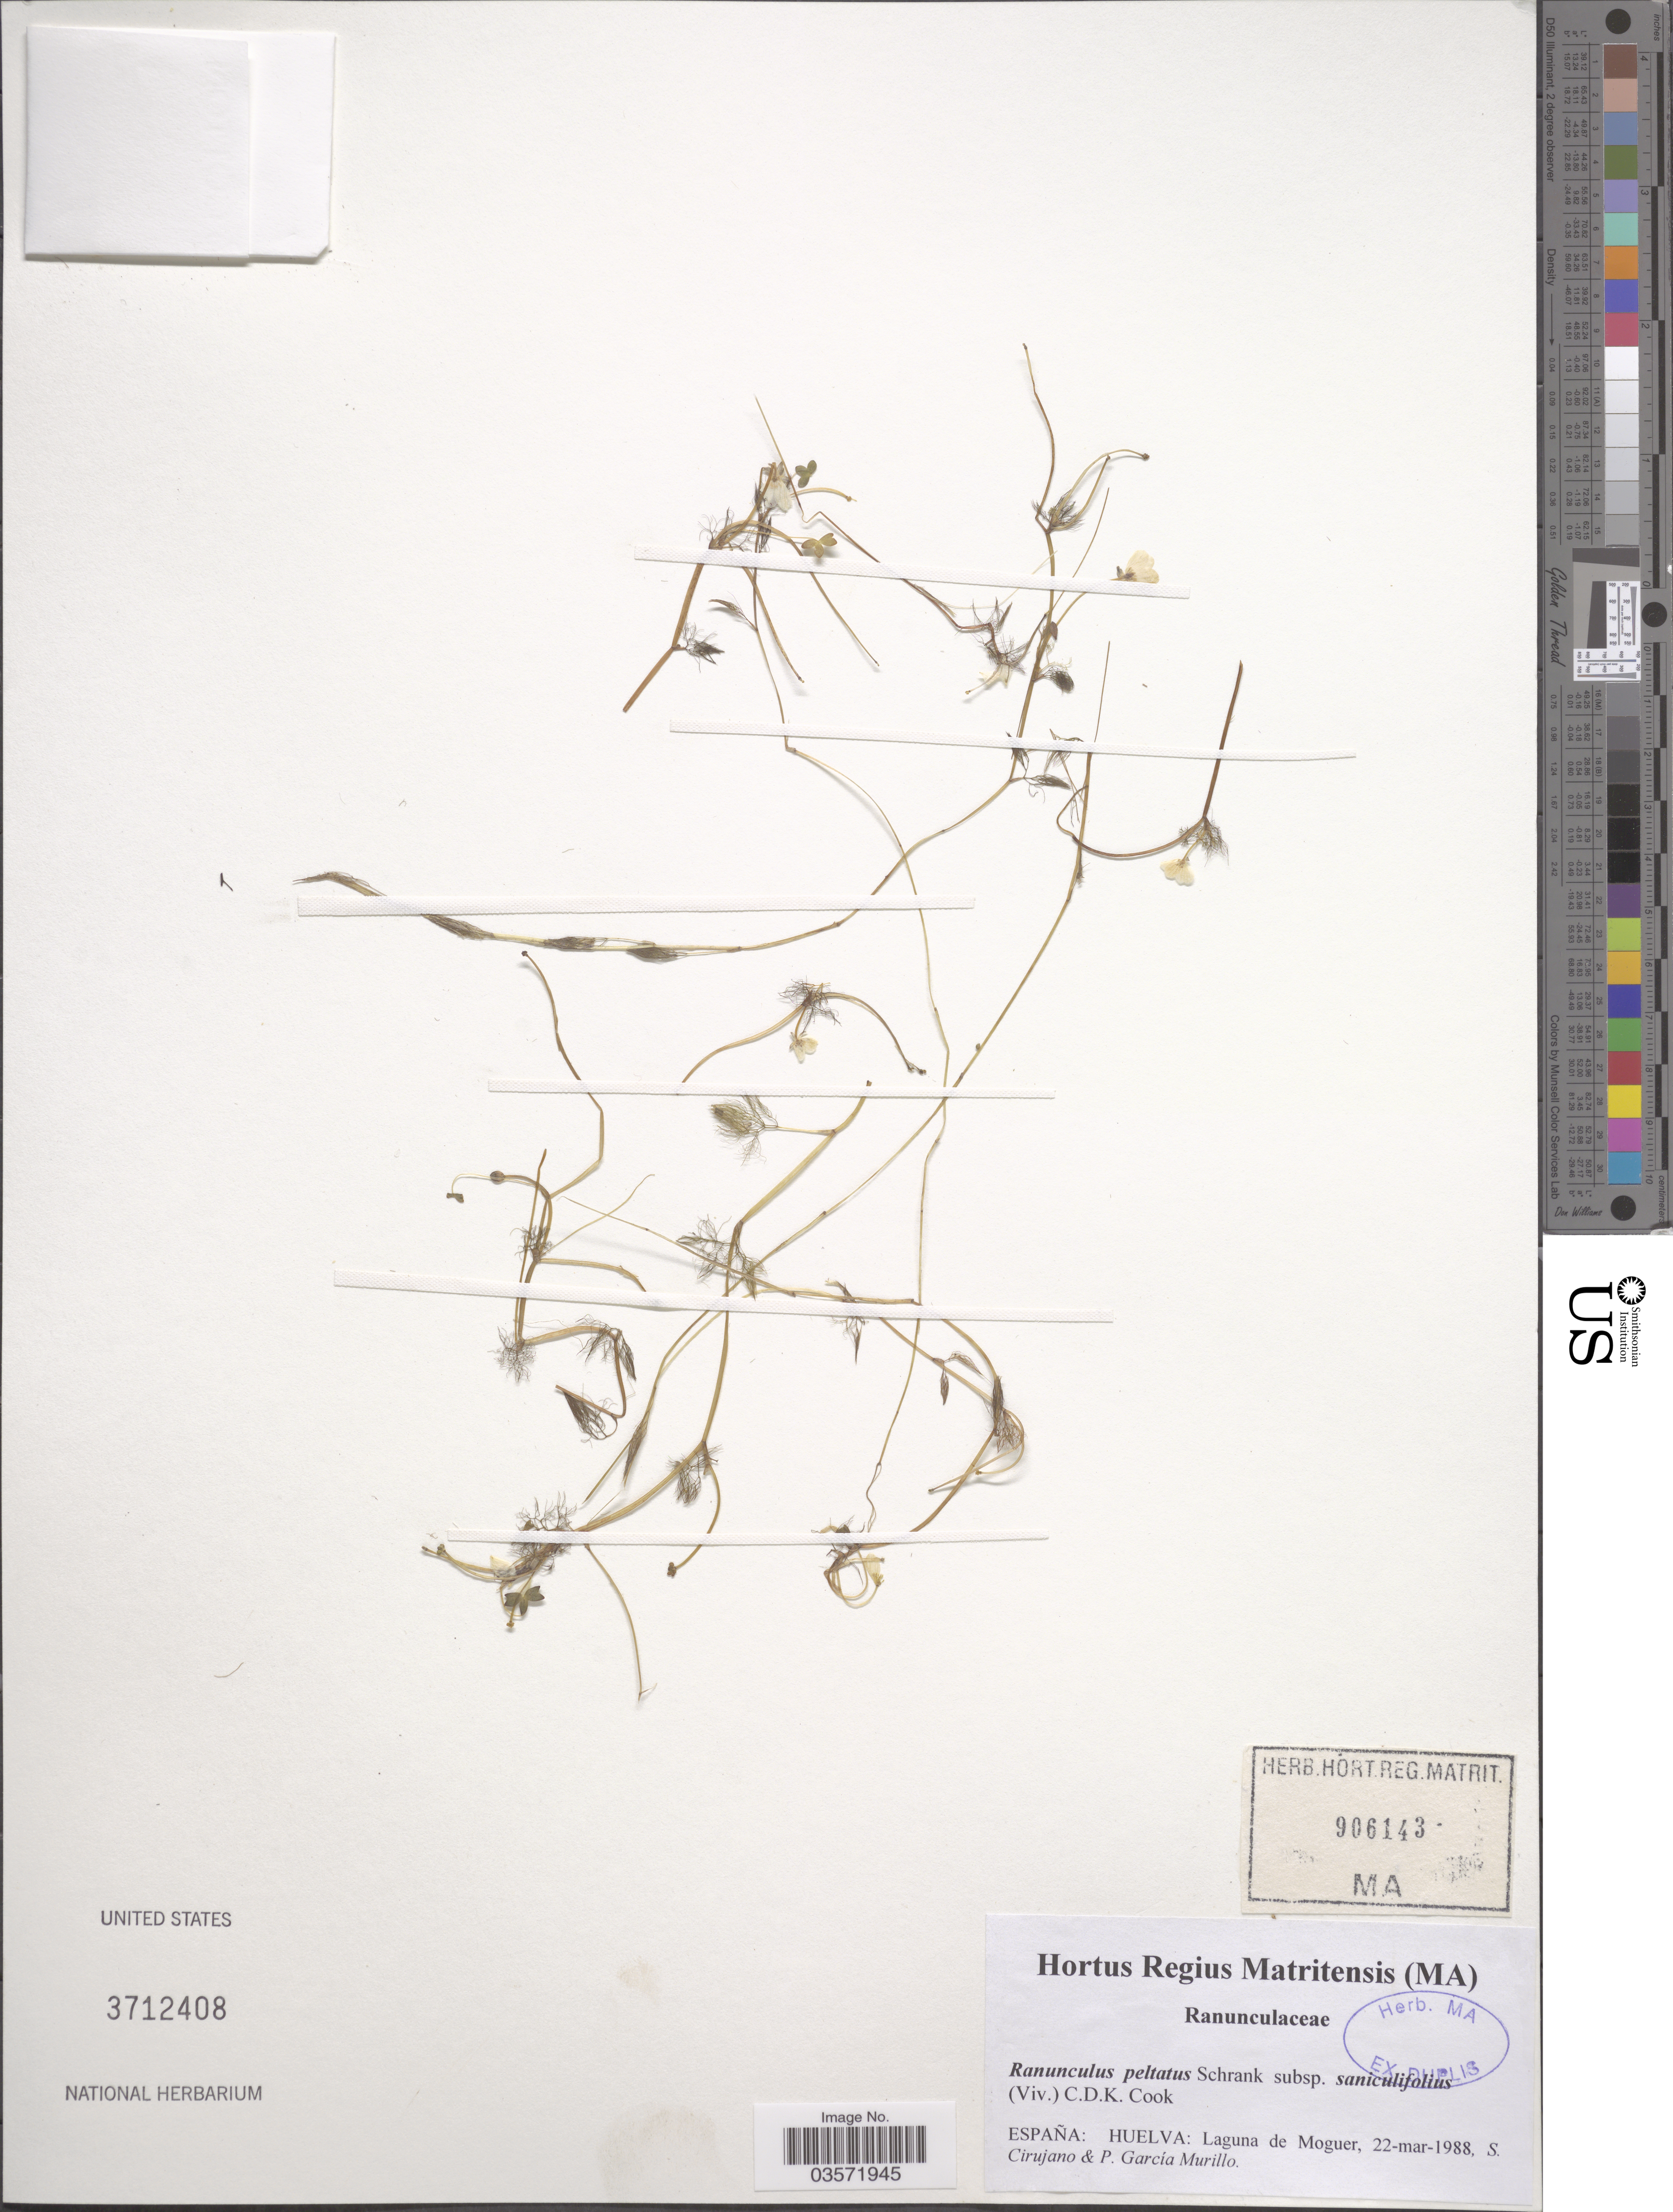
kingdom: Plantae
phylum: Tracheophyta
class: Magnoliopsida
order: Ranunculales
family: Ranunculaceae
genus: Ranunculus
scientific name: Ranunculus sp.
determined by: Strong, Mark T., (BOT), Smithsonian Institution - National Museum of Natural History (UNITED STATES)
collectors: S. Cirujano & P. García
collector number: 906143?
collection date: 1988-03-22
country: Spain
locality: Huelva: Laguna de Moguer.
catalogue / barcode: US 3712408